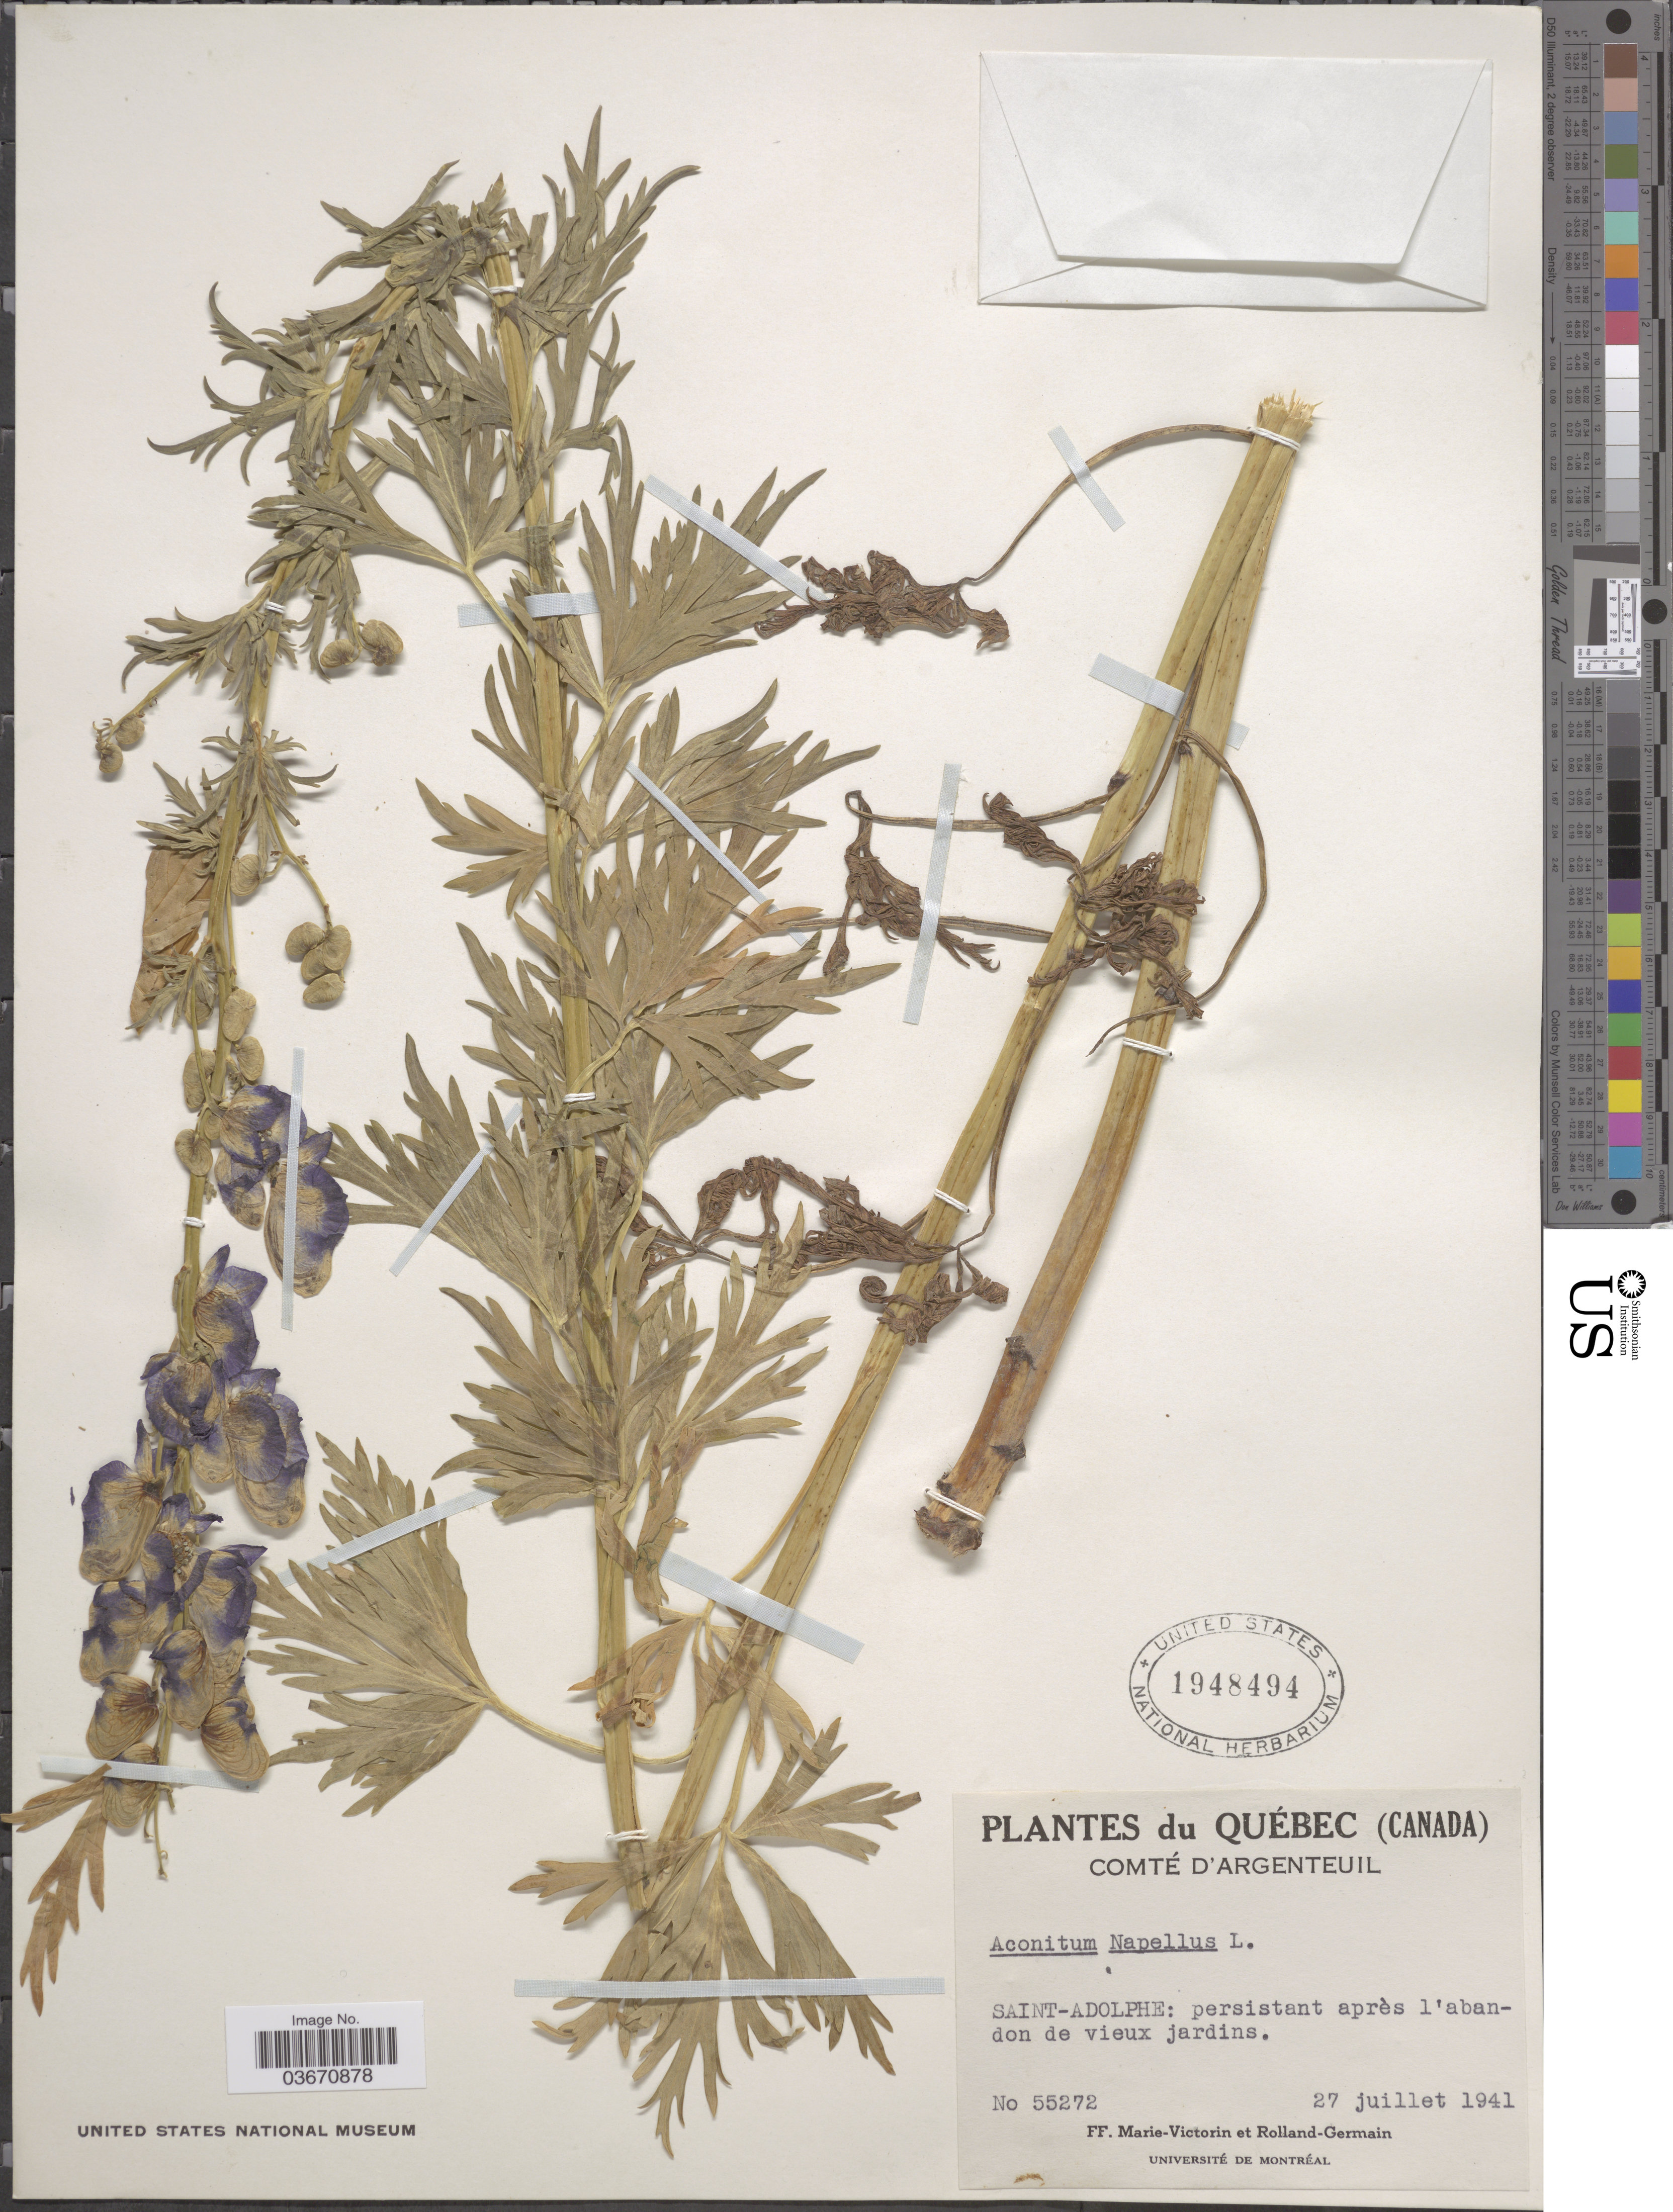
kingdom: Plantae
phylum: Tracheophyta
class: Magnoliopsida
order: Ranunculales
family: Ranunculaceae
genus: Aconitum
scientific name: Aconitum napellus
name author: L.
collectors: F. Marie-Victorin & Rolland-Germain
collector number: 55272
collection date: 1941-07-27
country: Canada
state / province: Quebec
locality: Comté d'Argenteuil. Saint-Adolphe: persistant après l'abandon de vieux jardins.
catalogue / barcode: US 1948494